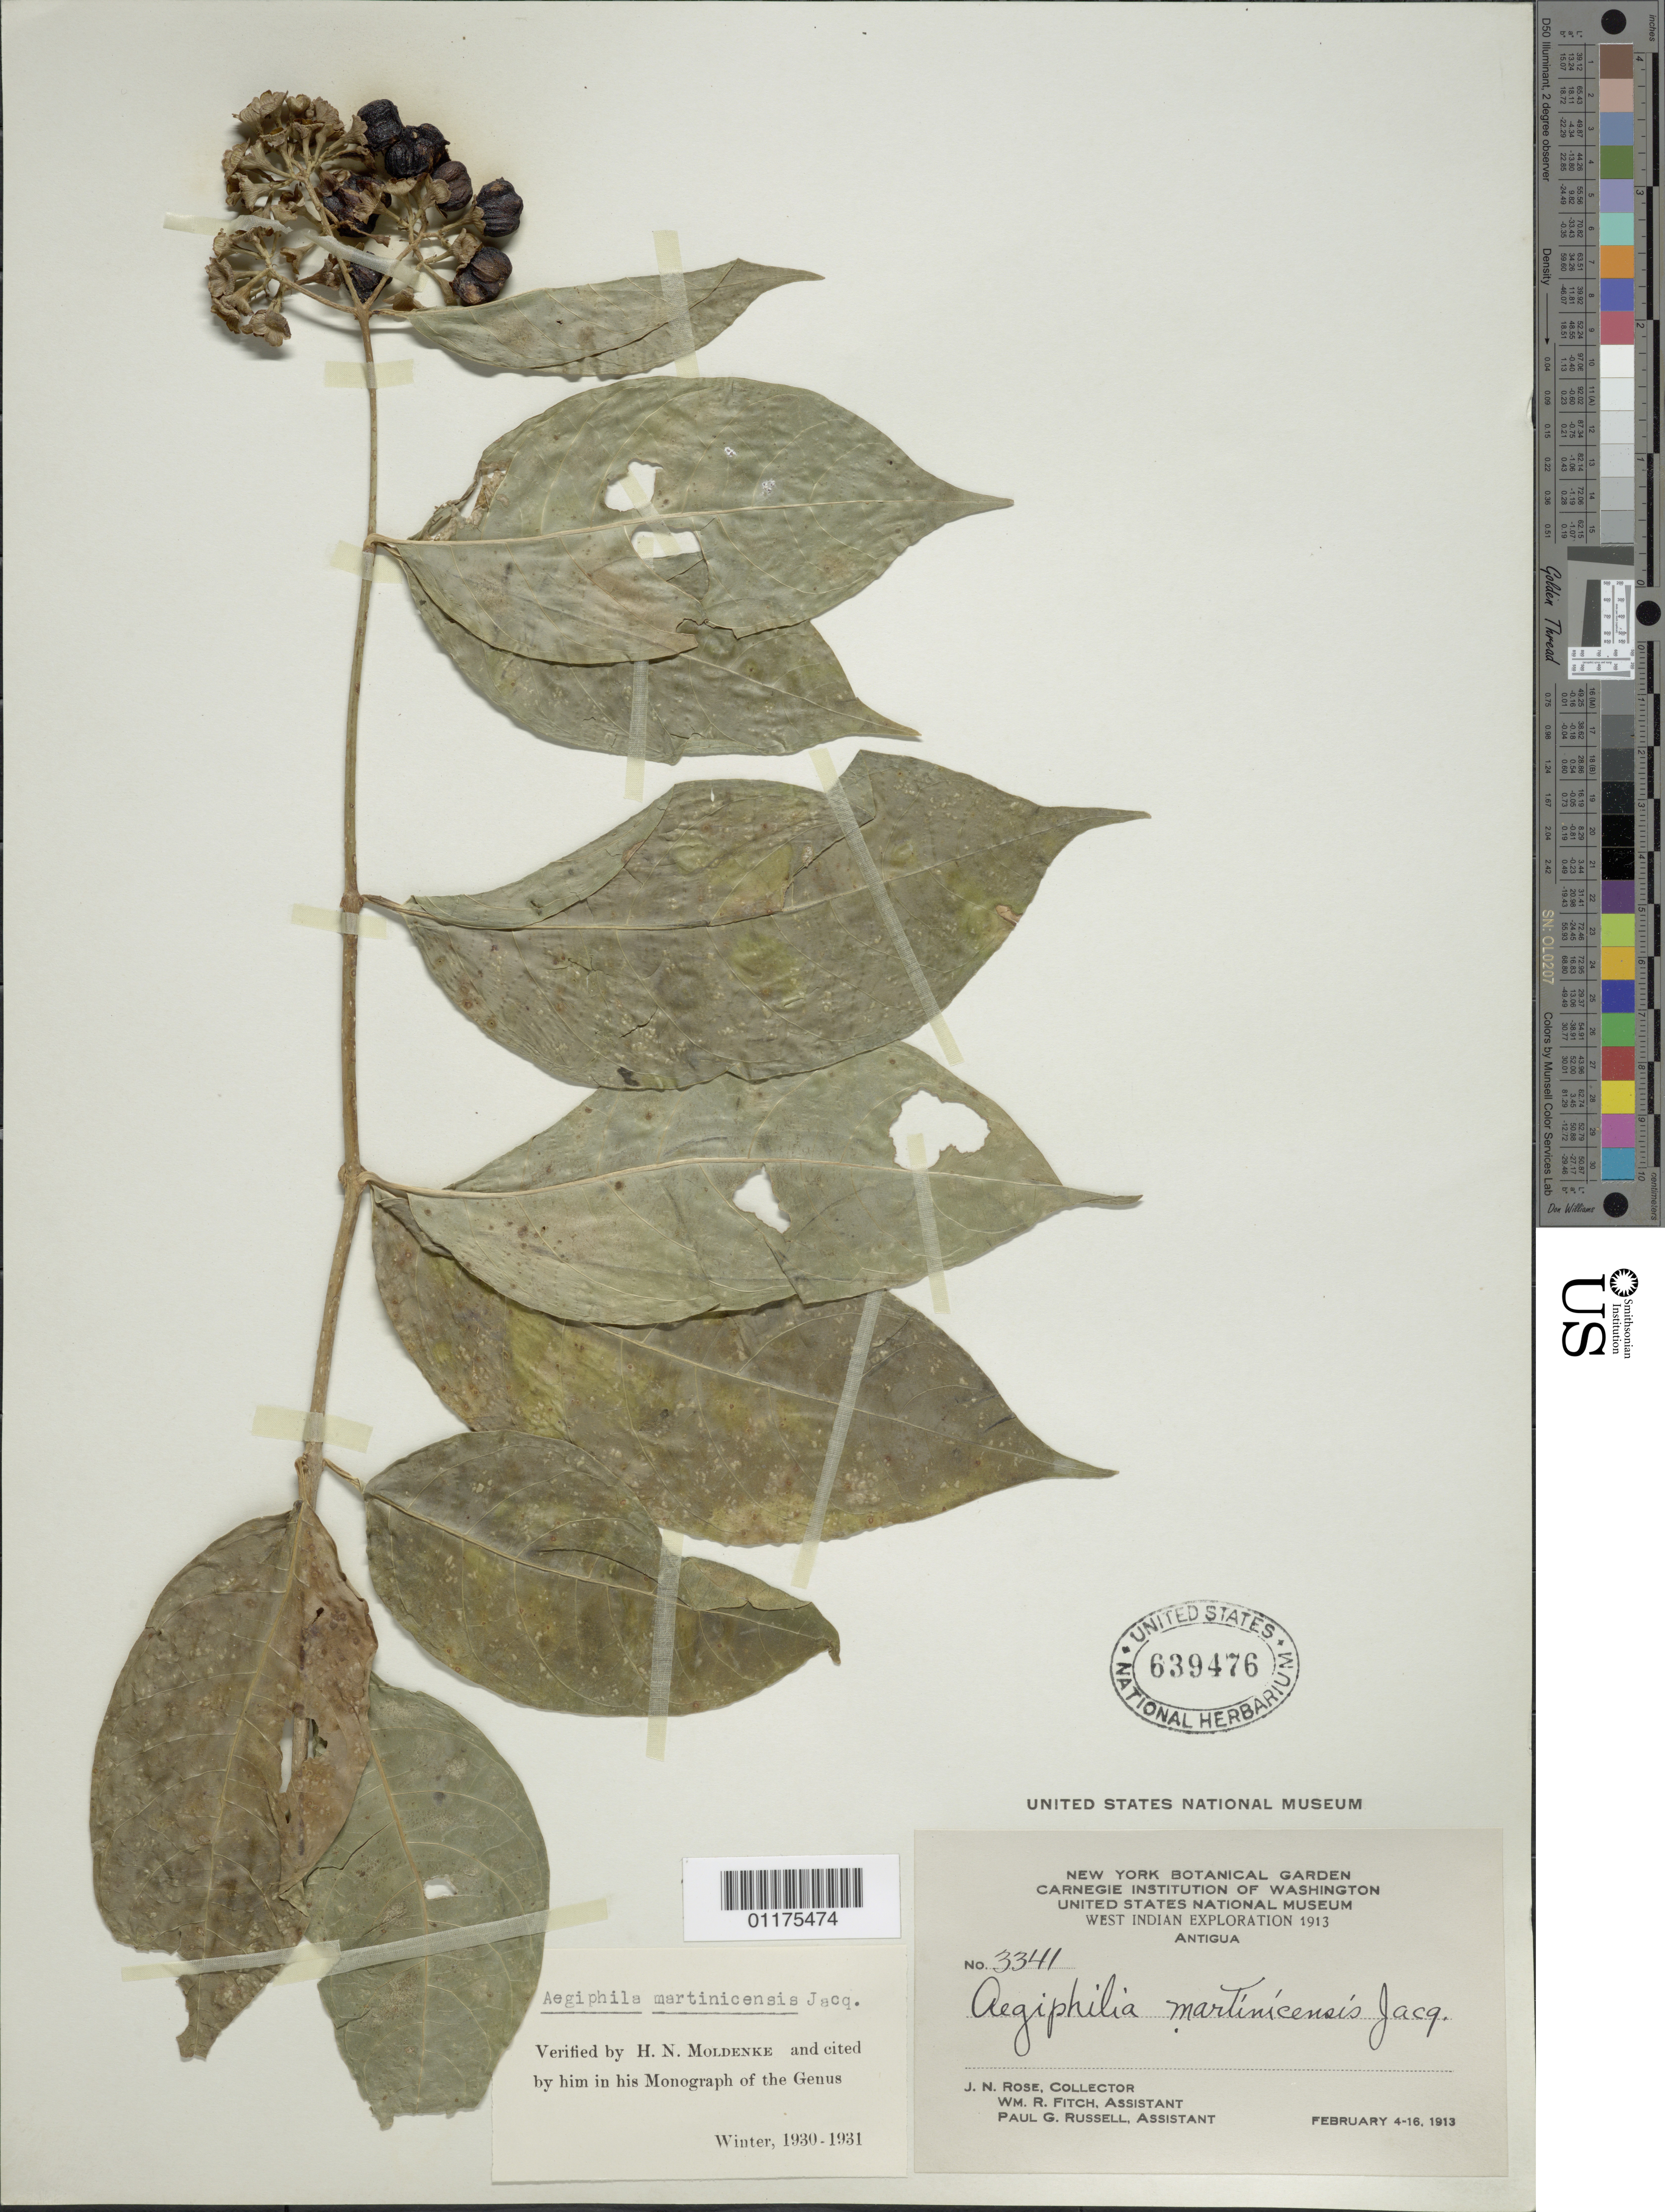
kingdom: Plantae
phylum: Tracheophyta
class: Magnoliopsida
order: Lamiales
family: Lamiaceae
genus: Aegiphila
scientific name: Aegiphila martinicensis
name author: Jacq.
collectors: J. N. Rose, W. Fitch & -. Russel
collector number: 3341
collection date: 1913-02-04/1913-02-16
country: Antigua and Barbuda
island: Antigua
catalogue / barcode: US 639476